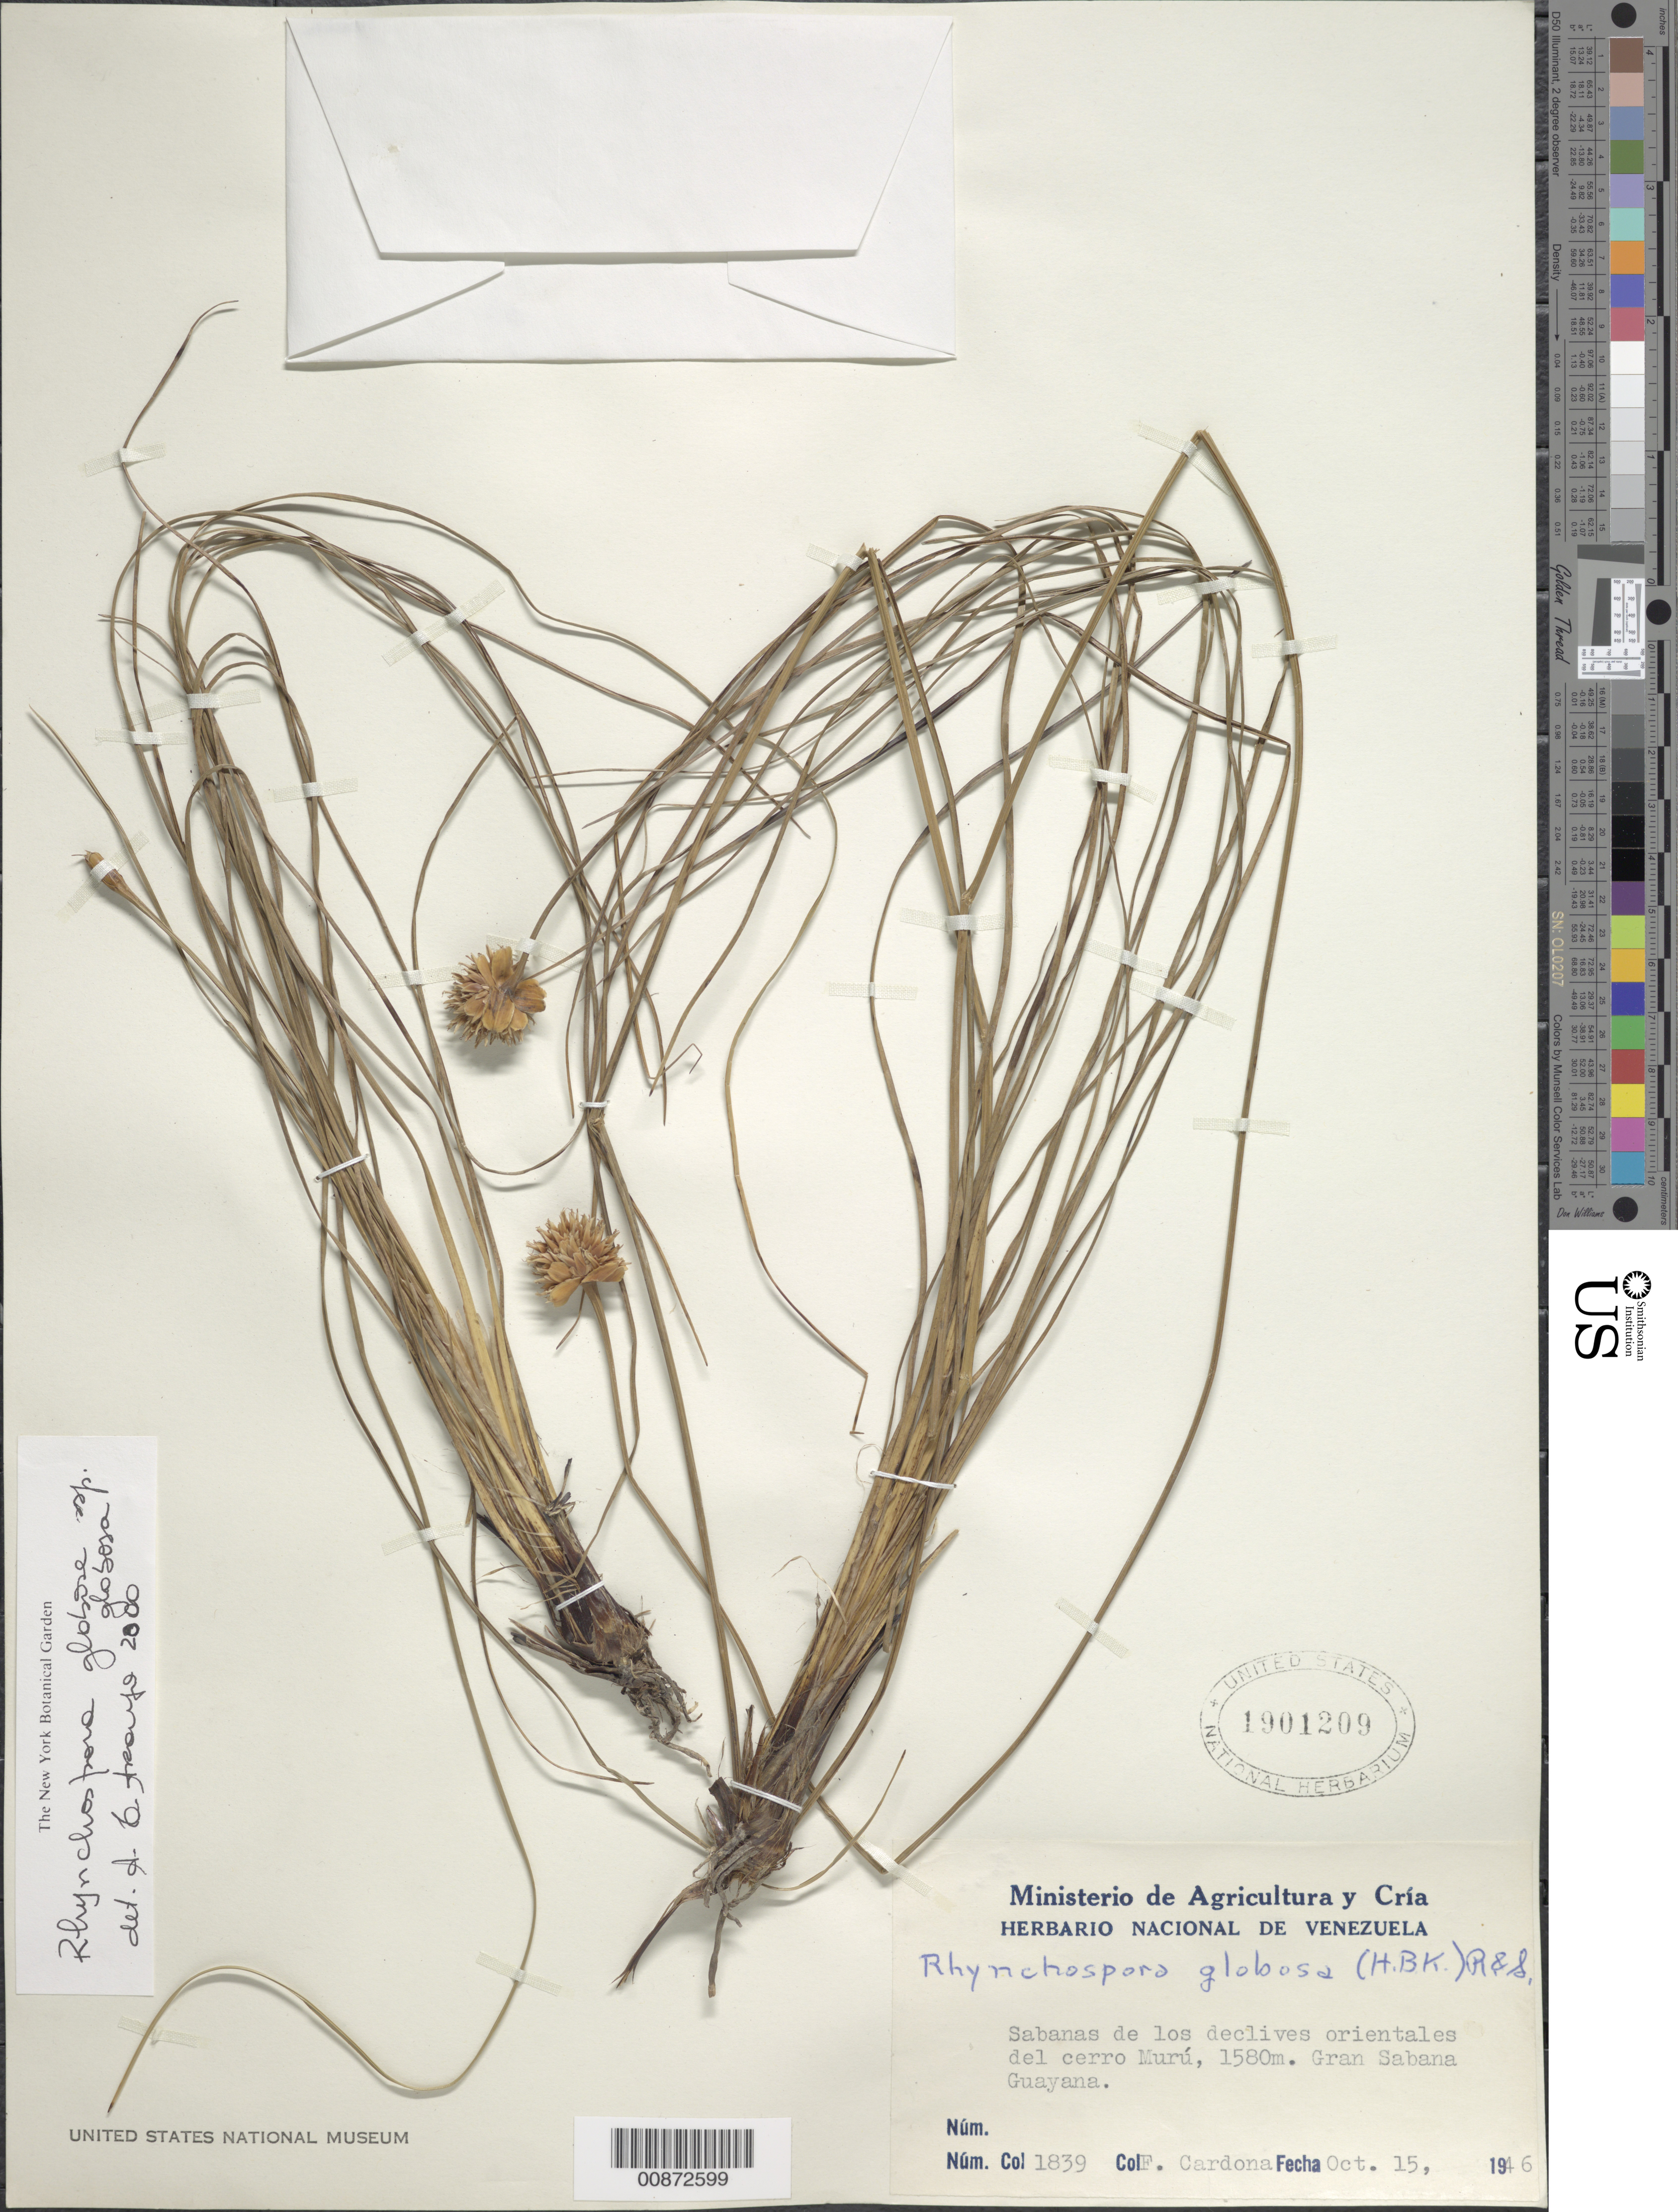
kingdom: Plantae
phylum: Tracheophyta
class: Liliopsida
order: Poales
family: Cyperaceae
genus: Rhynchospora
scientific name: Rhynchospora globosa subsp. globosa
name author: (Kunth) Roem. & Schult.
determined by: Araújo, A. C.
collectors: F. Cardona Puig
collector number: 1839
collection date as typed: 15-Oct-46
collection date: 1946-10-15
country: Venezuela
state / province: Bolívar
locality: Cerro Murú, Gran Sabana, Guayana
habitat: Sabanas de los declives orientales del cerro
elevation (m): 1580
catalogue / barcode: US 1901209